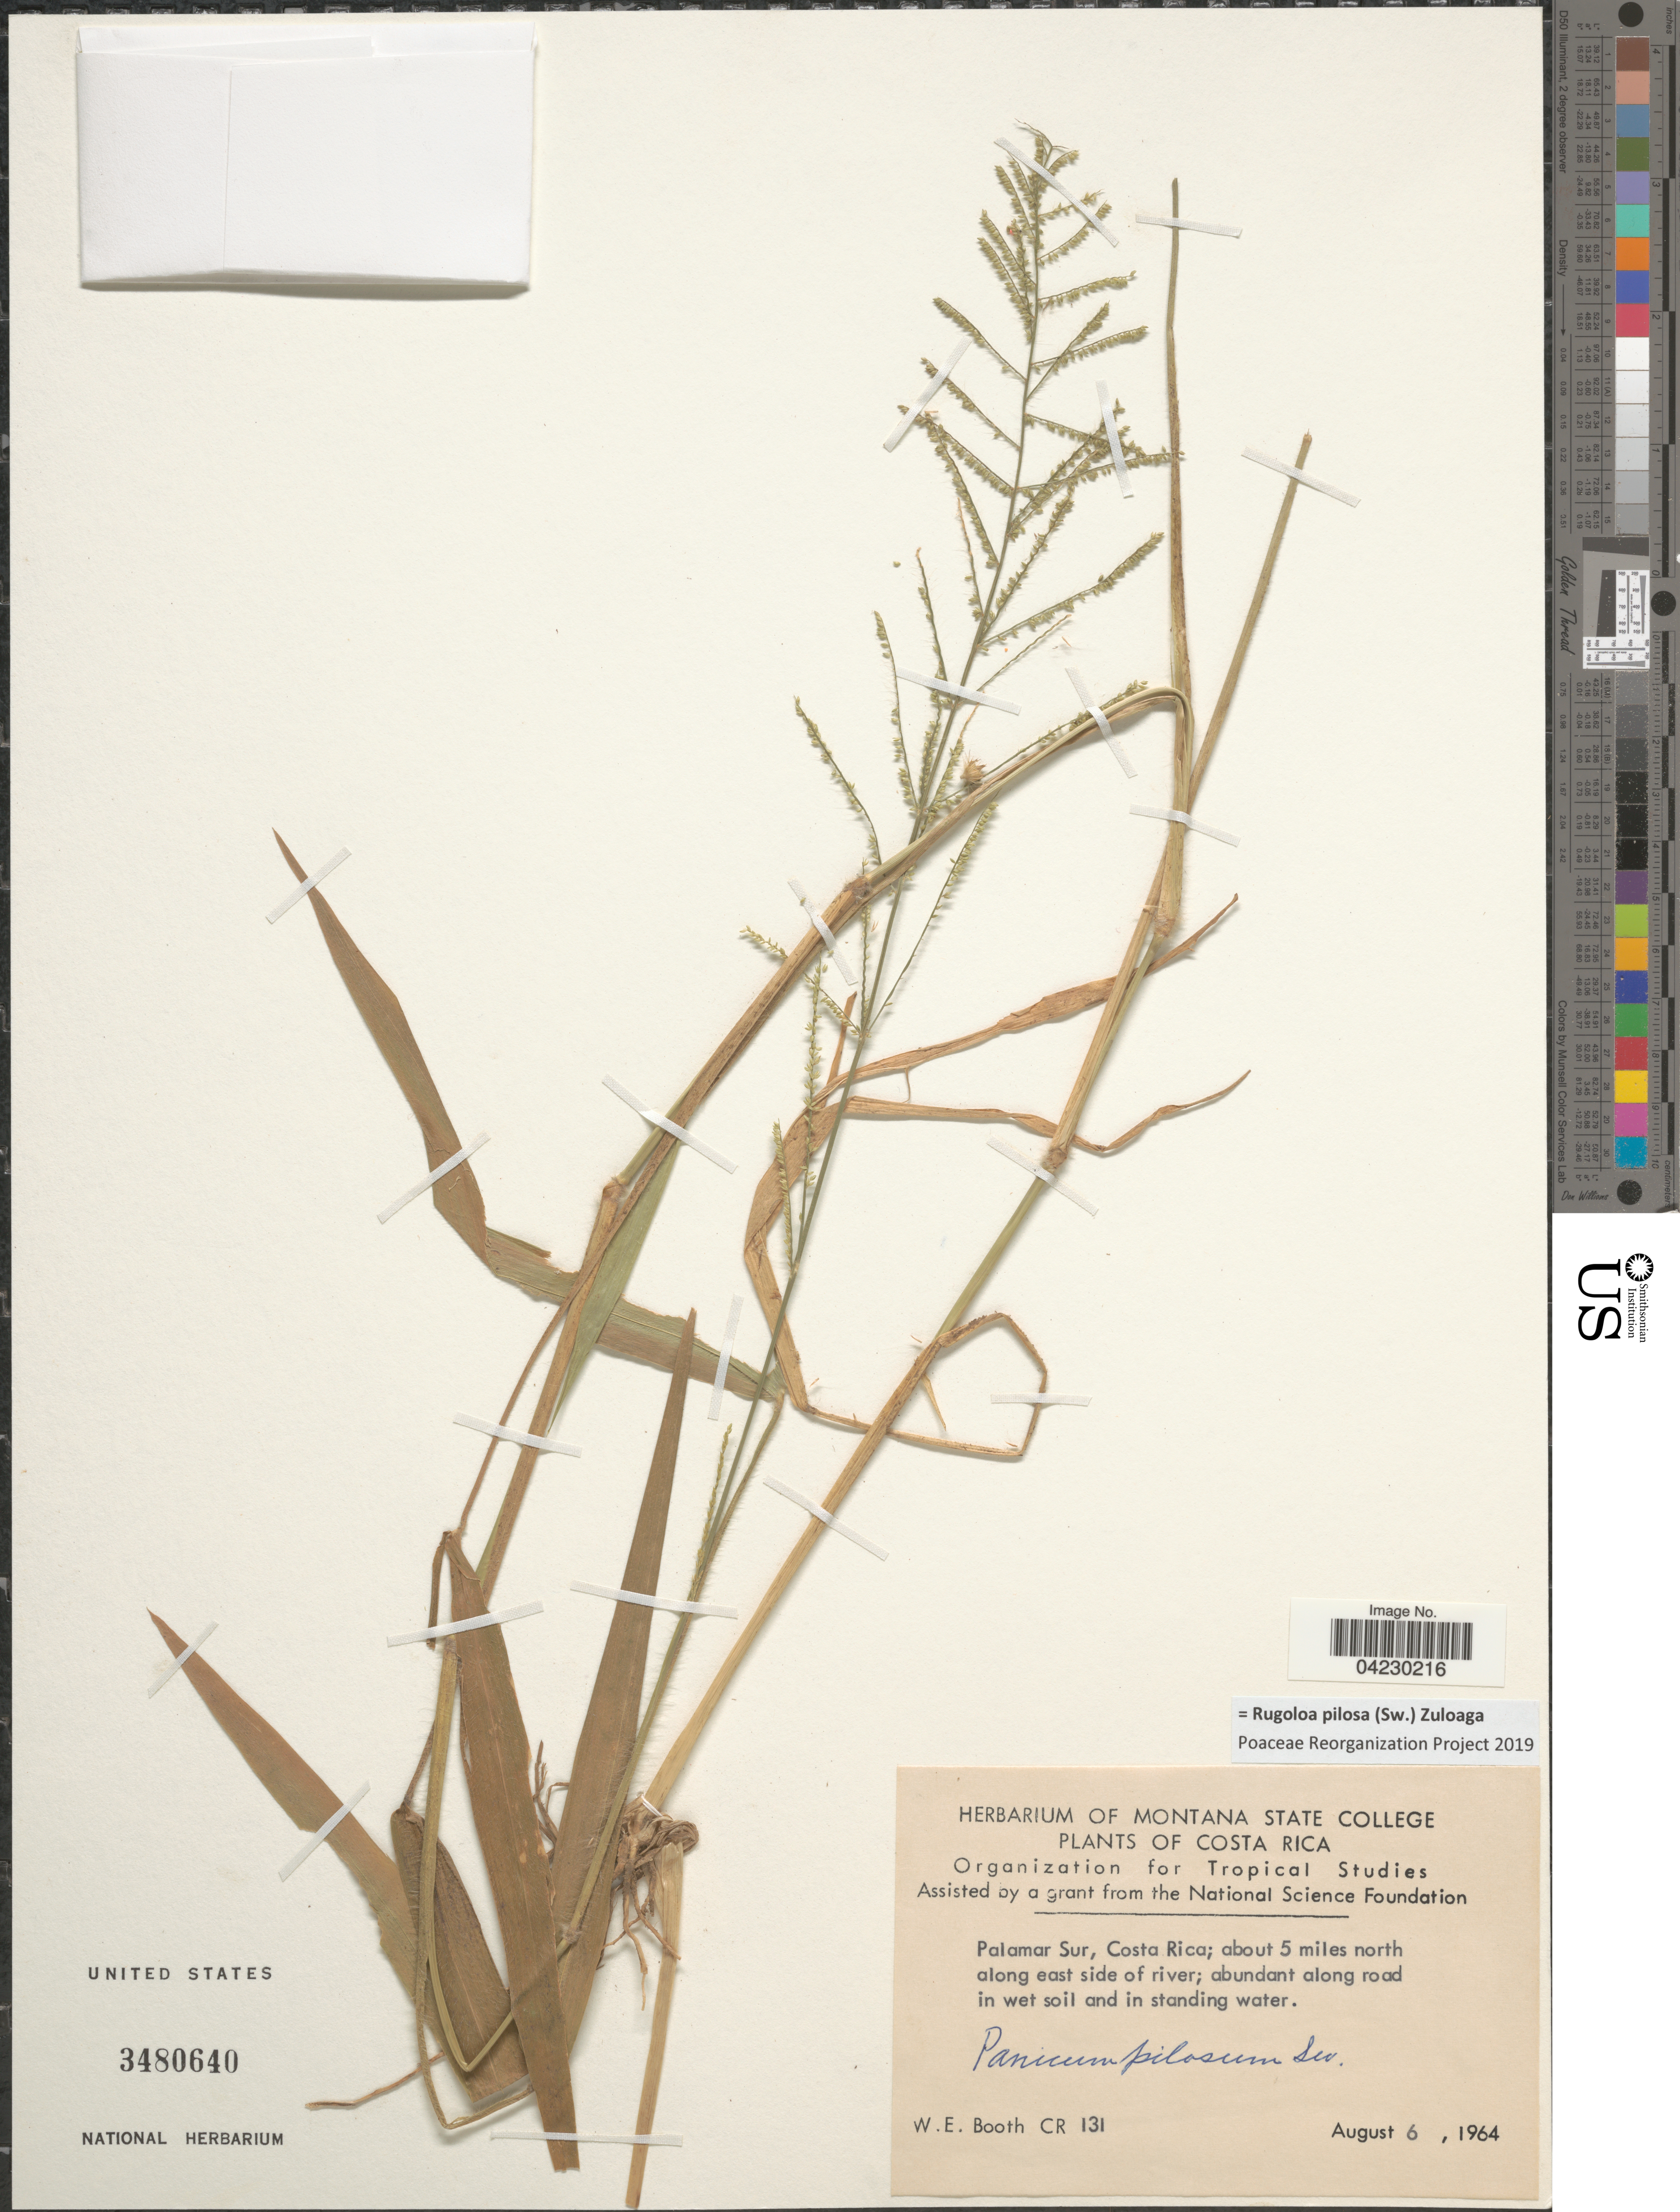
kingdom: Plantae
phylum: Tracheophyta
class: Liliopsida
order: Poales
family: Poaceae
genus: Rugoloa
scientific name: Rugoloa pilosa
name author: (Sw.) Zuloaga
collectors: W. Booth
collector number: CR131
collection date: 1964-08-06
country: Costa Rica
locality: Palamur Sur; about 5 miles north along east side of river; abundant along road in wet soil and in standing water.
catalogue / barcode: US 3480640